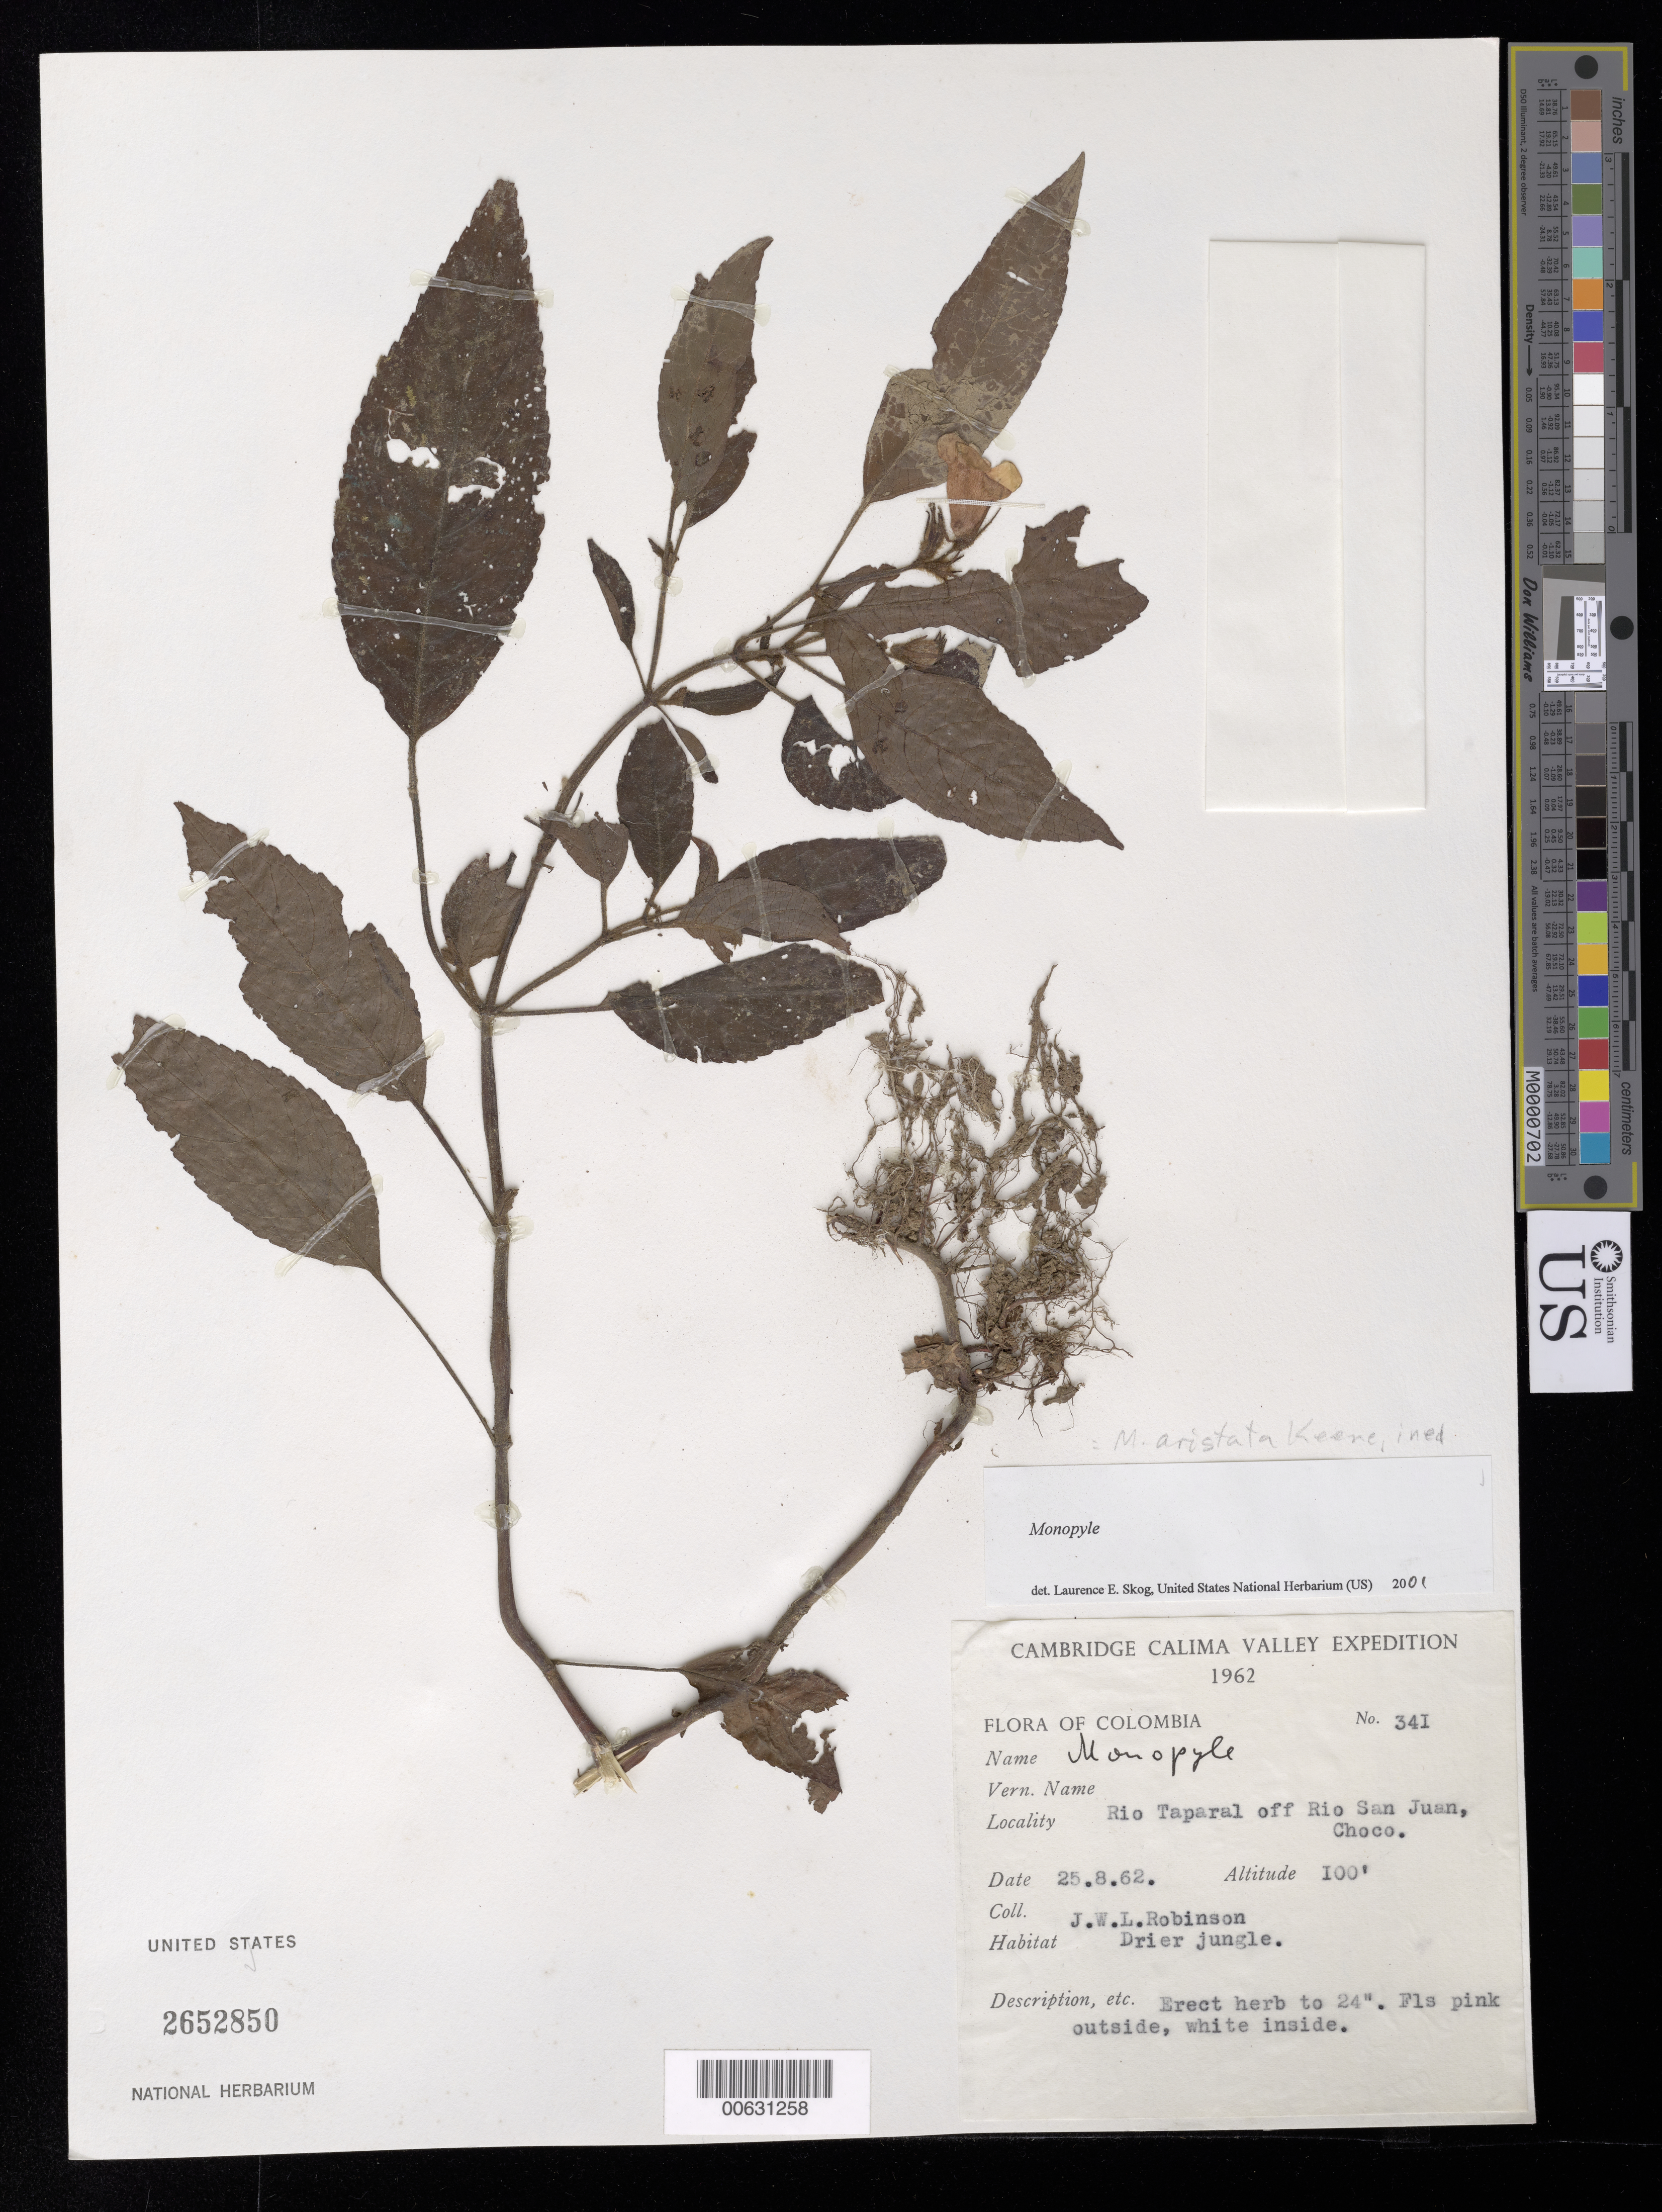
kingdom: Plantae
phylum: Tracheophyta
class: Magnoliopsida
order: Lamiales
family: Gesneriaceae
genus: Monopyle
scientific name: Monopyle sp.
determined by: Skog, Laurence E.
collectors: J. W. Robinson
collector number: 341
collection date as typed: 25 Aug 1962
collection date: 1962-08-25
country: Colombia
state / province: Chocó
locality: Rio Taparal off Rio San Juan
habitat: Drier jungle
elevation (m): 30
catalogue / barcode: US 2652850